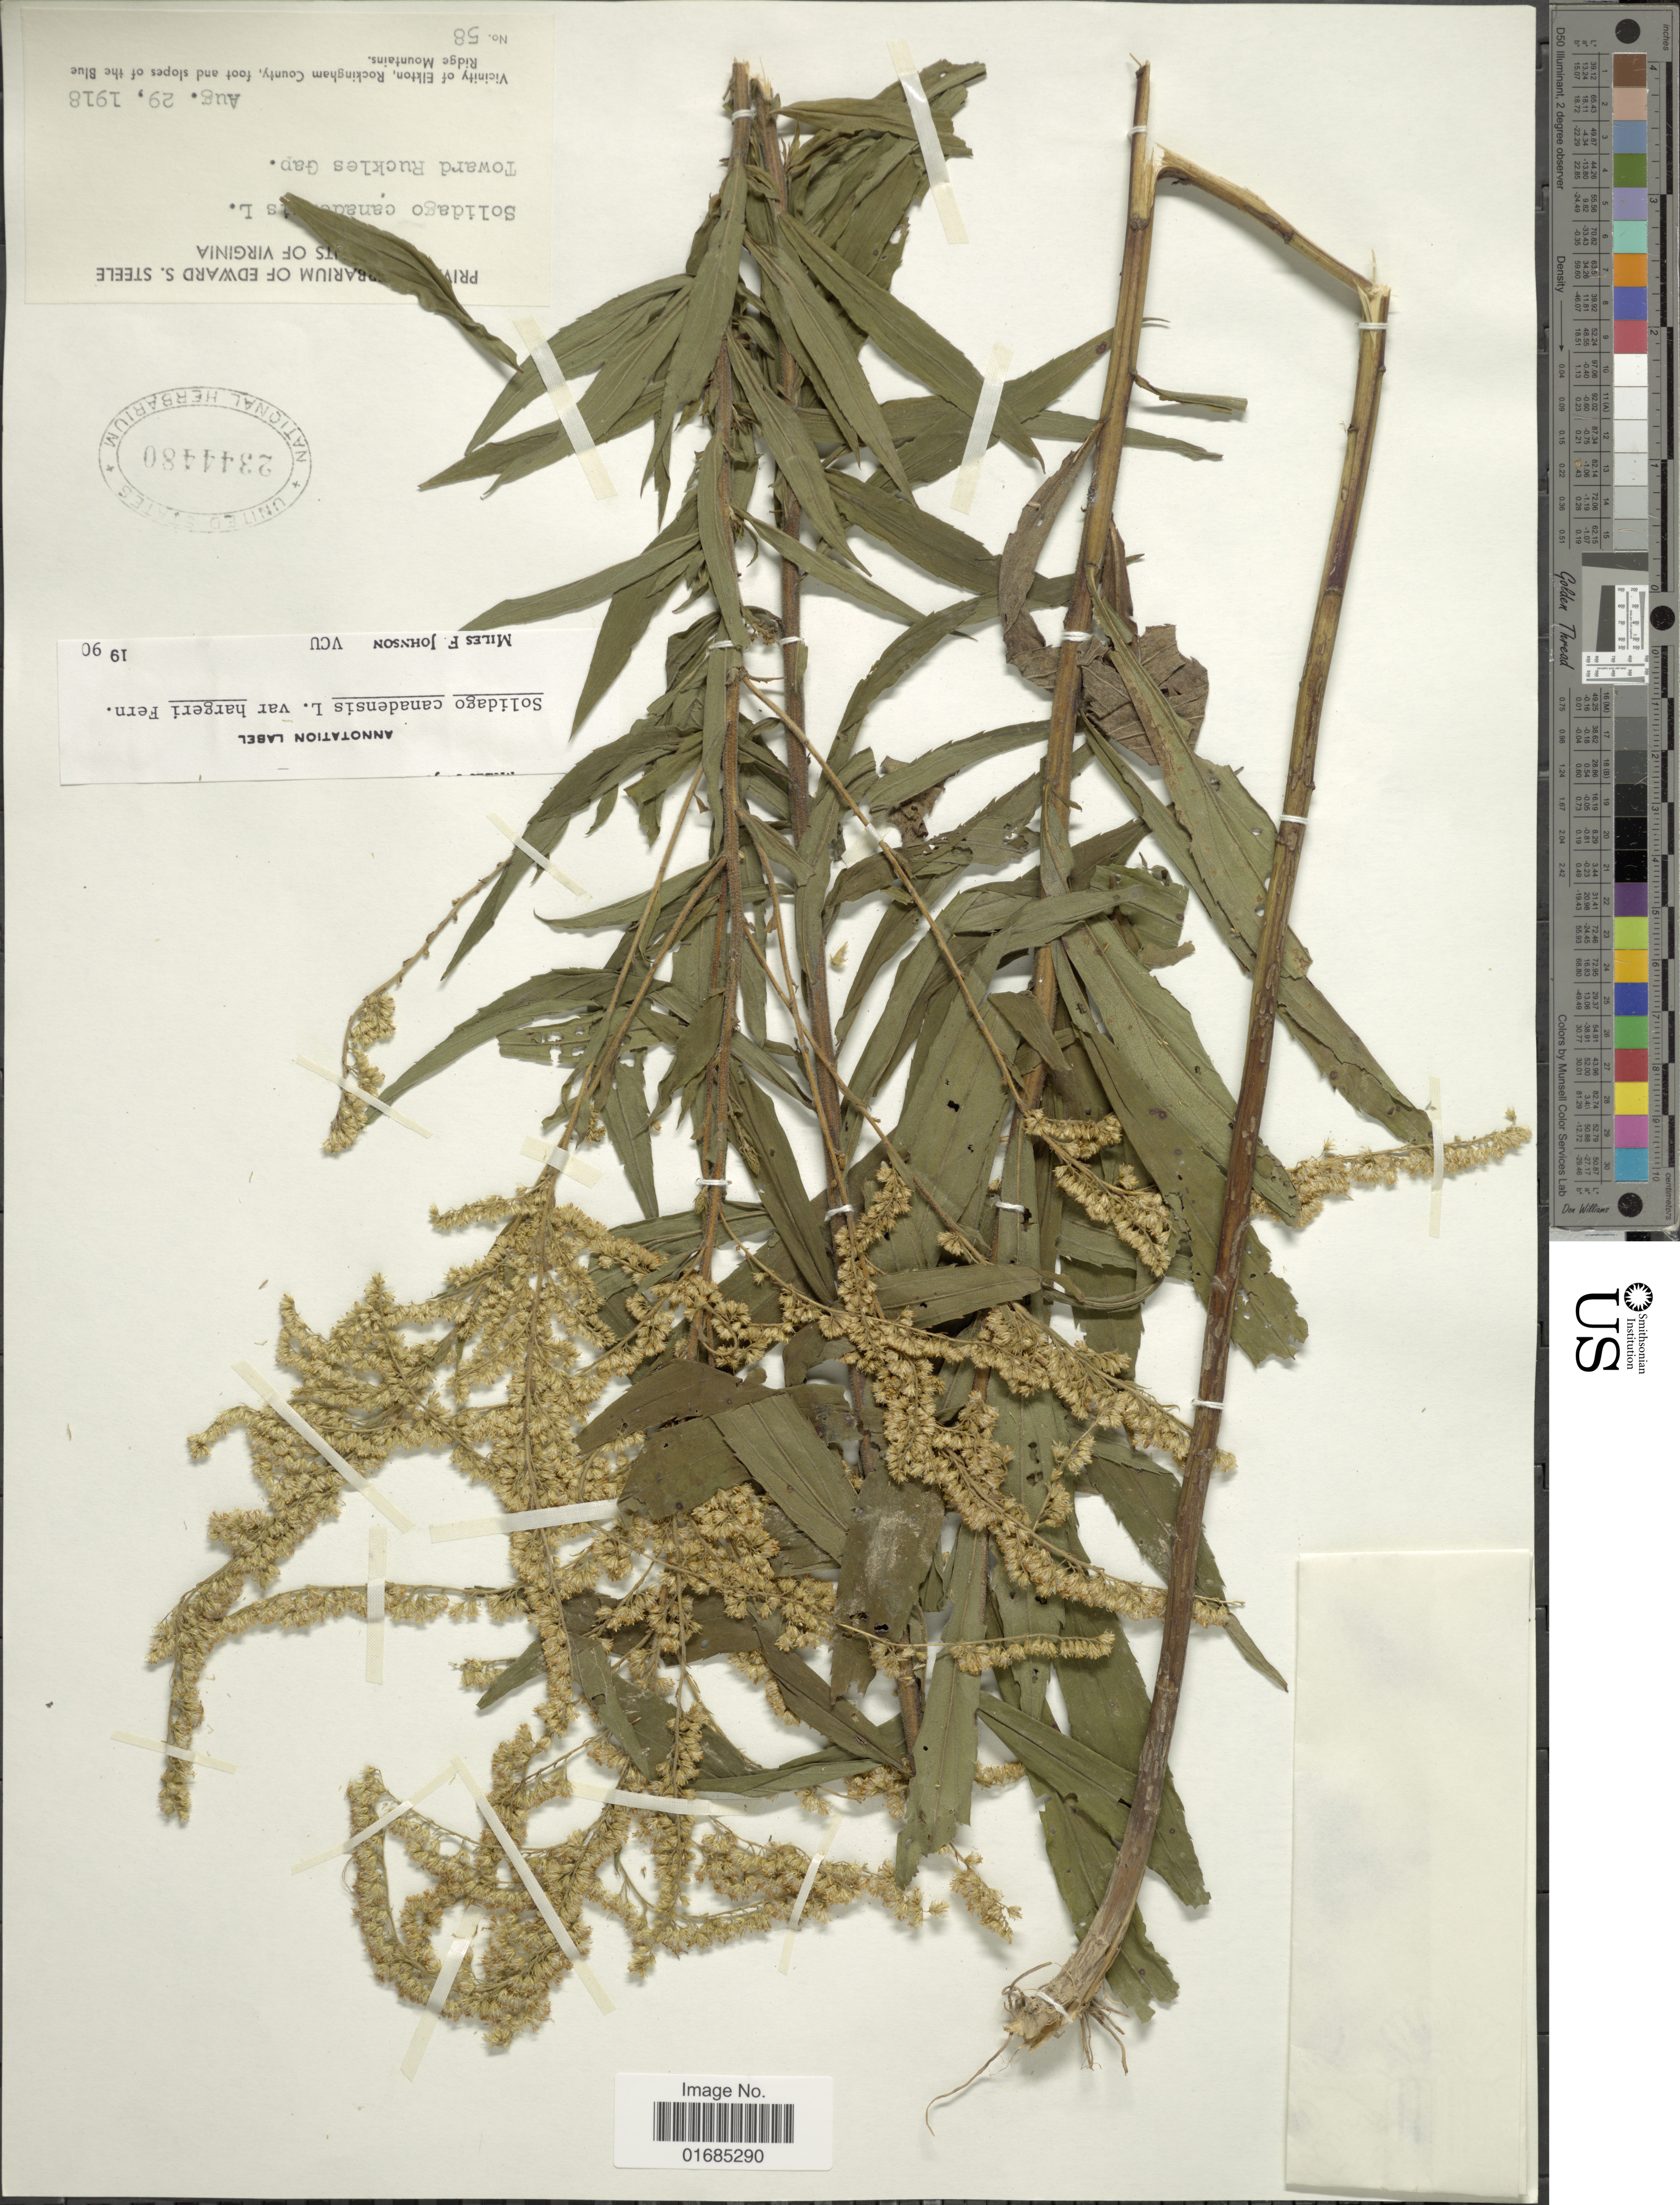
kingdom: Plantae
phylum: Tracheophyta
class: Magnoliopsida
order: Asterales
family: Asteraceae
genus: Solidago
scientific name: Solidago canadensis var. canadensis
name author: L.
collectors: ex herb. Edward S. Steele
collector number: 58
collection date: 1918-08-29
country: United States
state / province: Virginia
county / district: Rockingham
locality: Toward Ruckles Gap, Vicinity of Elkton, Rockingham County, foot and slopes of the Blue Ridge Mountains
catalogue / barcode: US 2344480